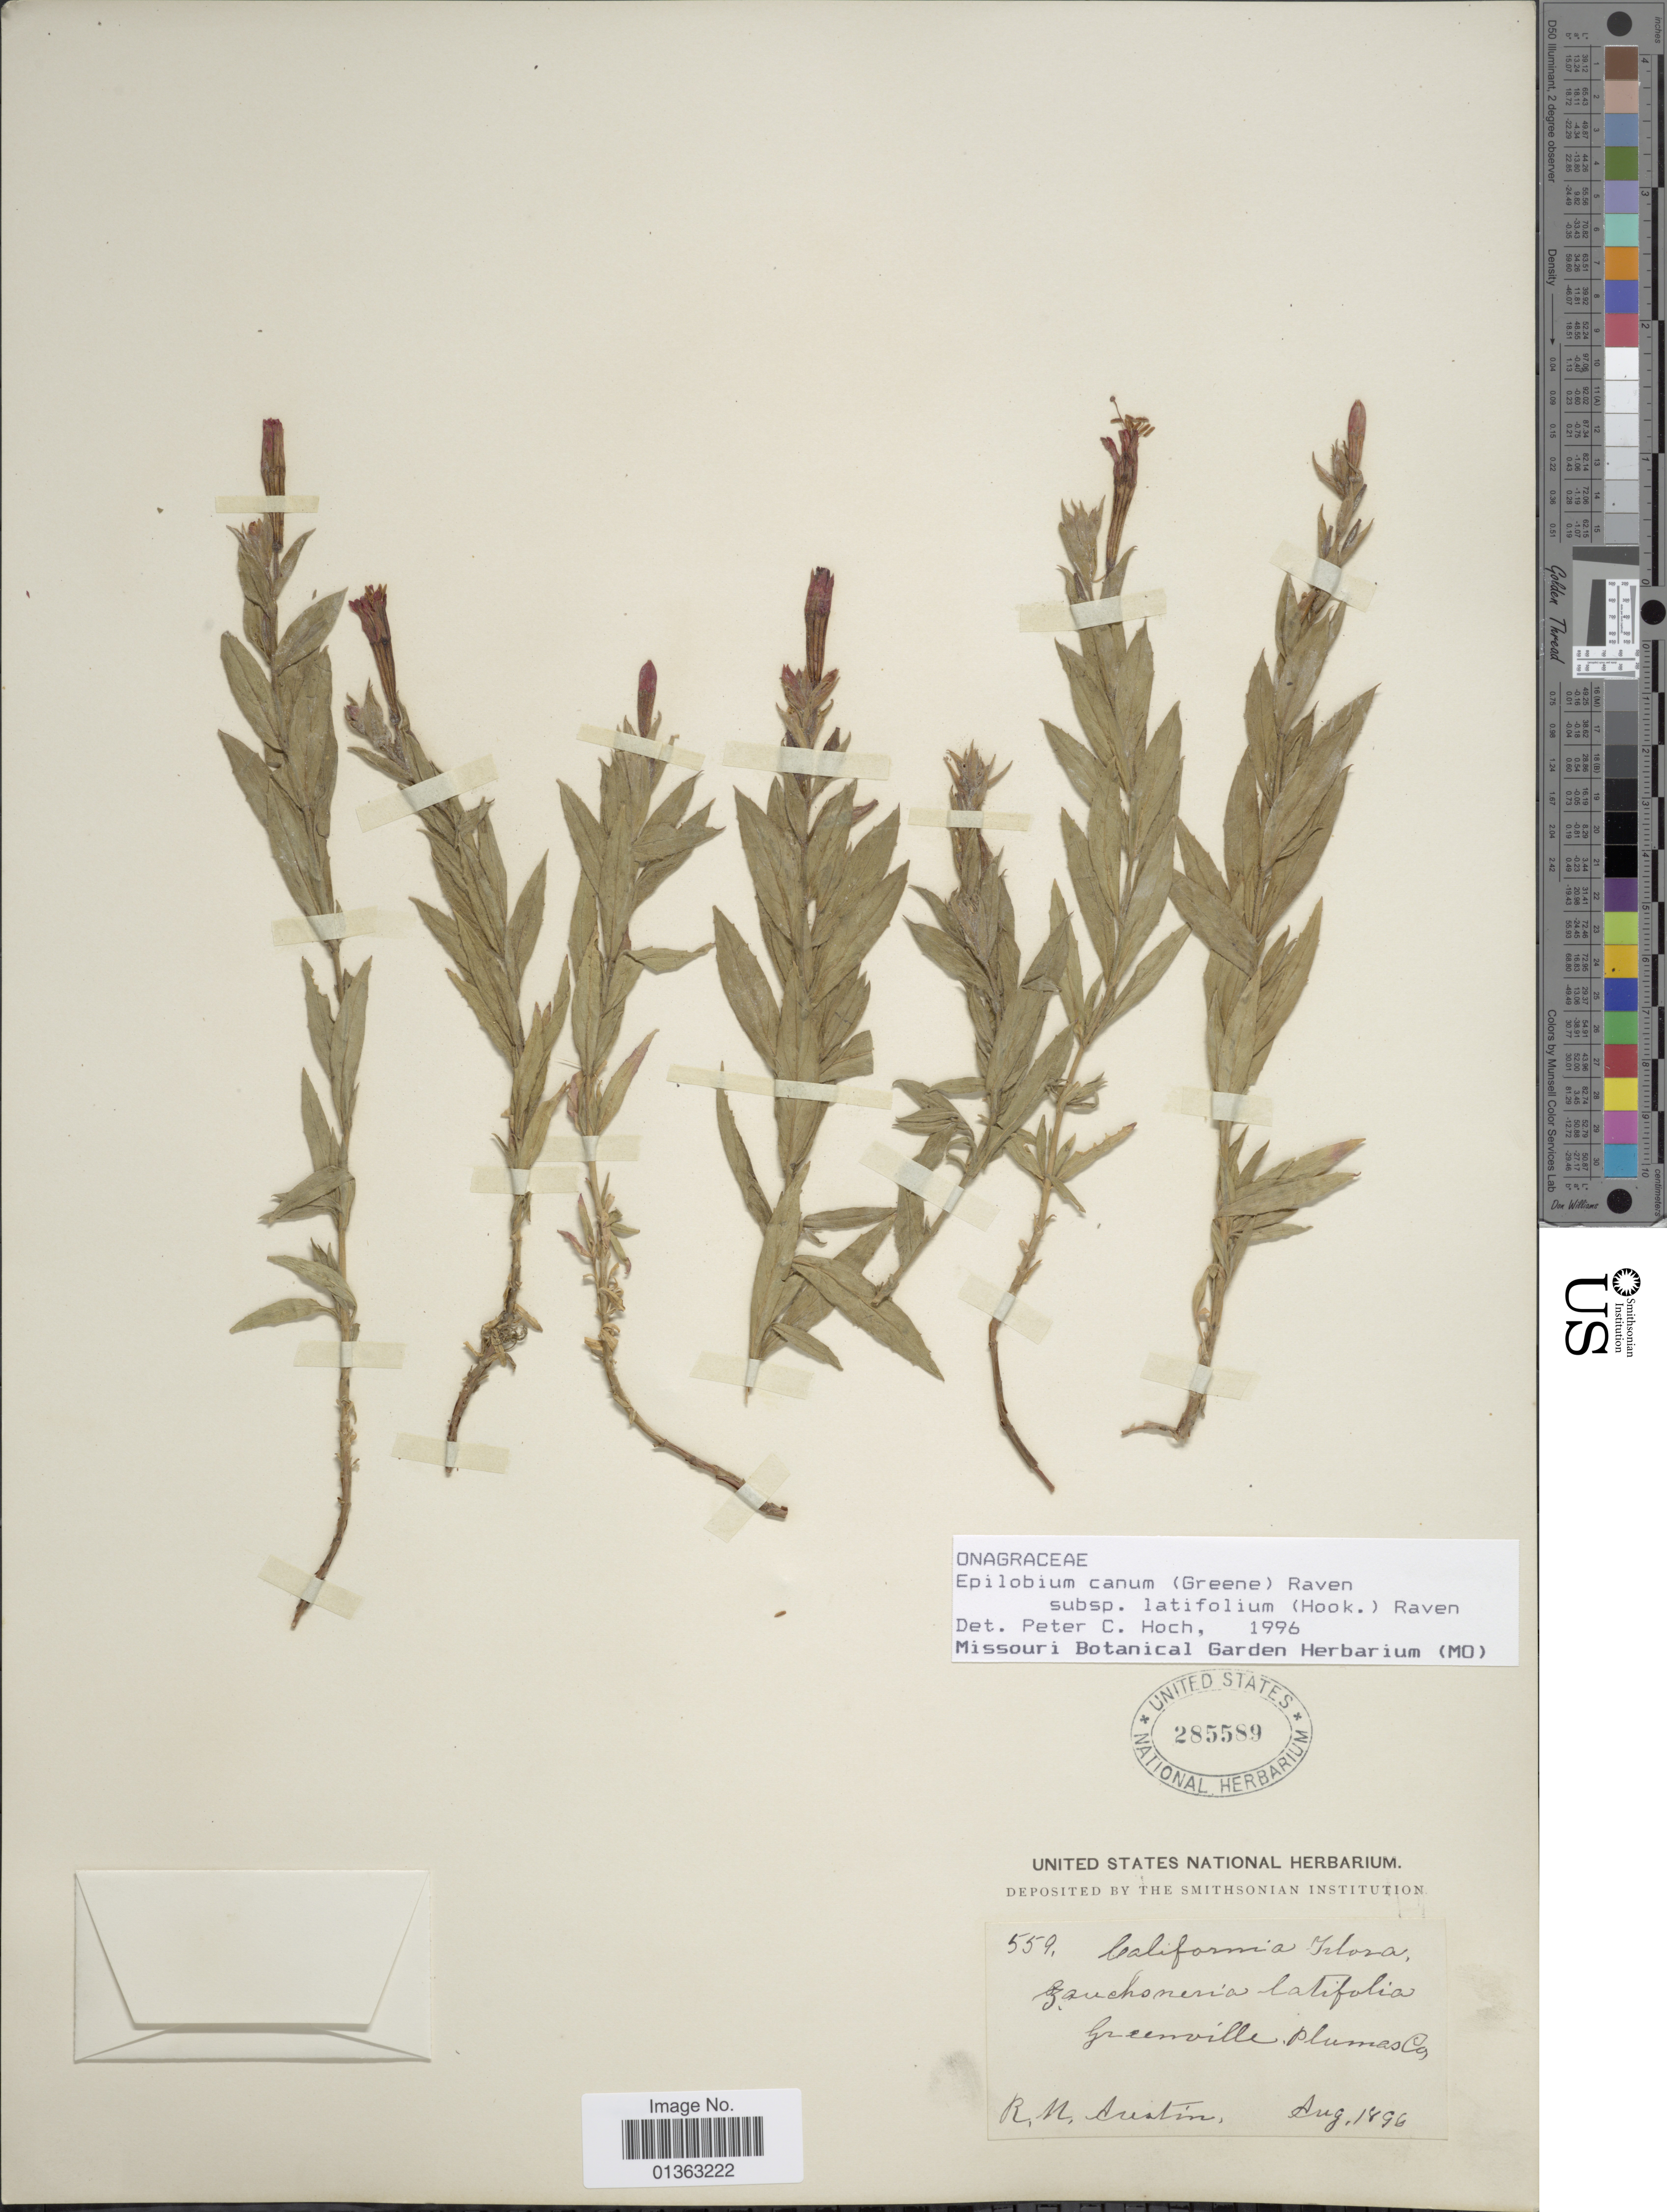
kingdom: Plantae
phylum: Tracheophyta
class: Magnoliopsida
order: Myrtales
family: Onagraceae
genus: Epilobium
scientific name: Epilobium canum subsp. latifolium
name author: (Hook.) P.H. Raven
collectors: R. Austin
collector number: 559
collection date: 1896-08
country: United States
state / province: California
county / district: Plumas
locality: Greenville Plumas Co.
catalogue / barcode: US 285589